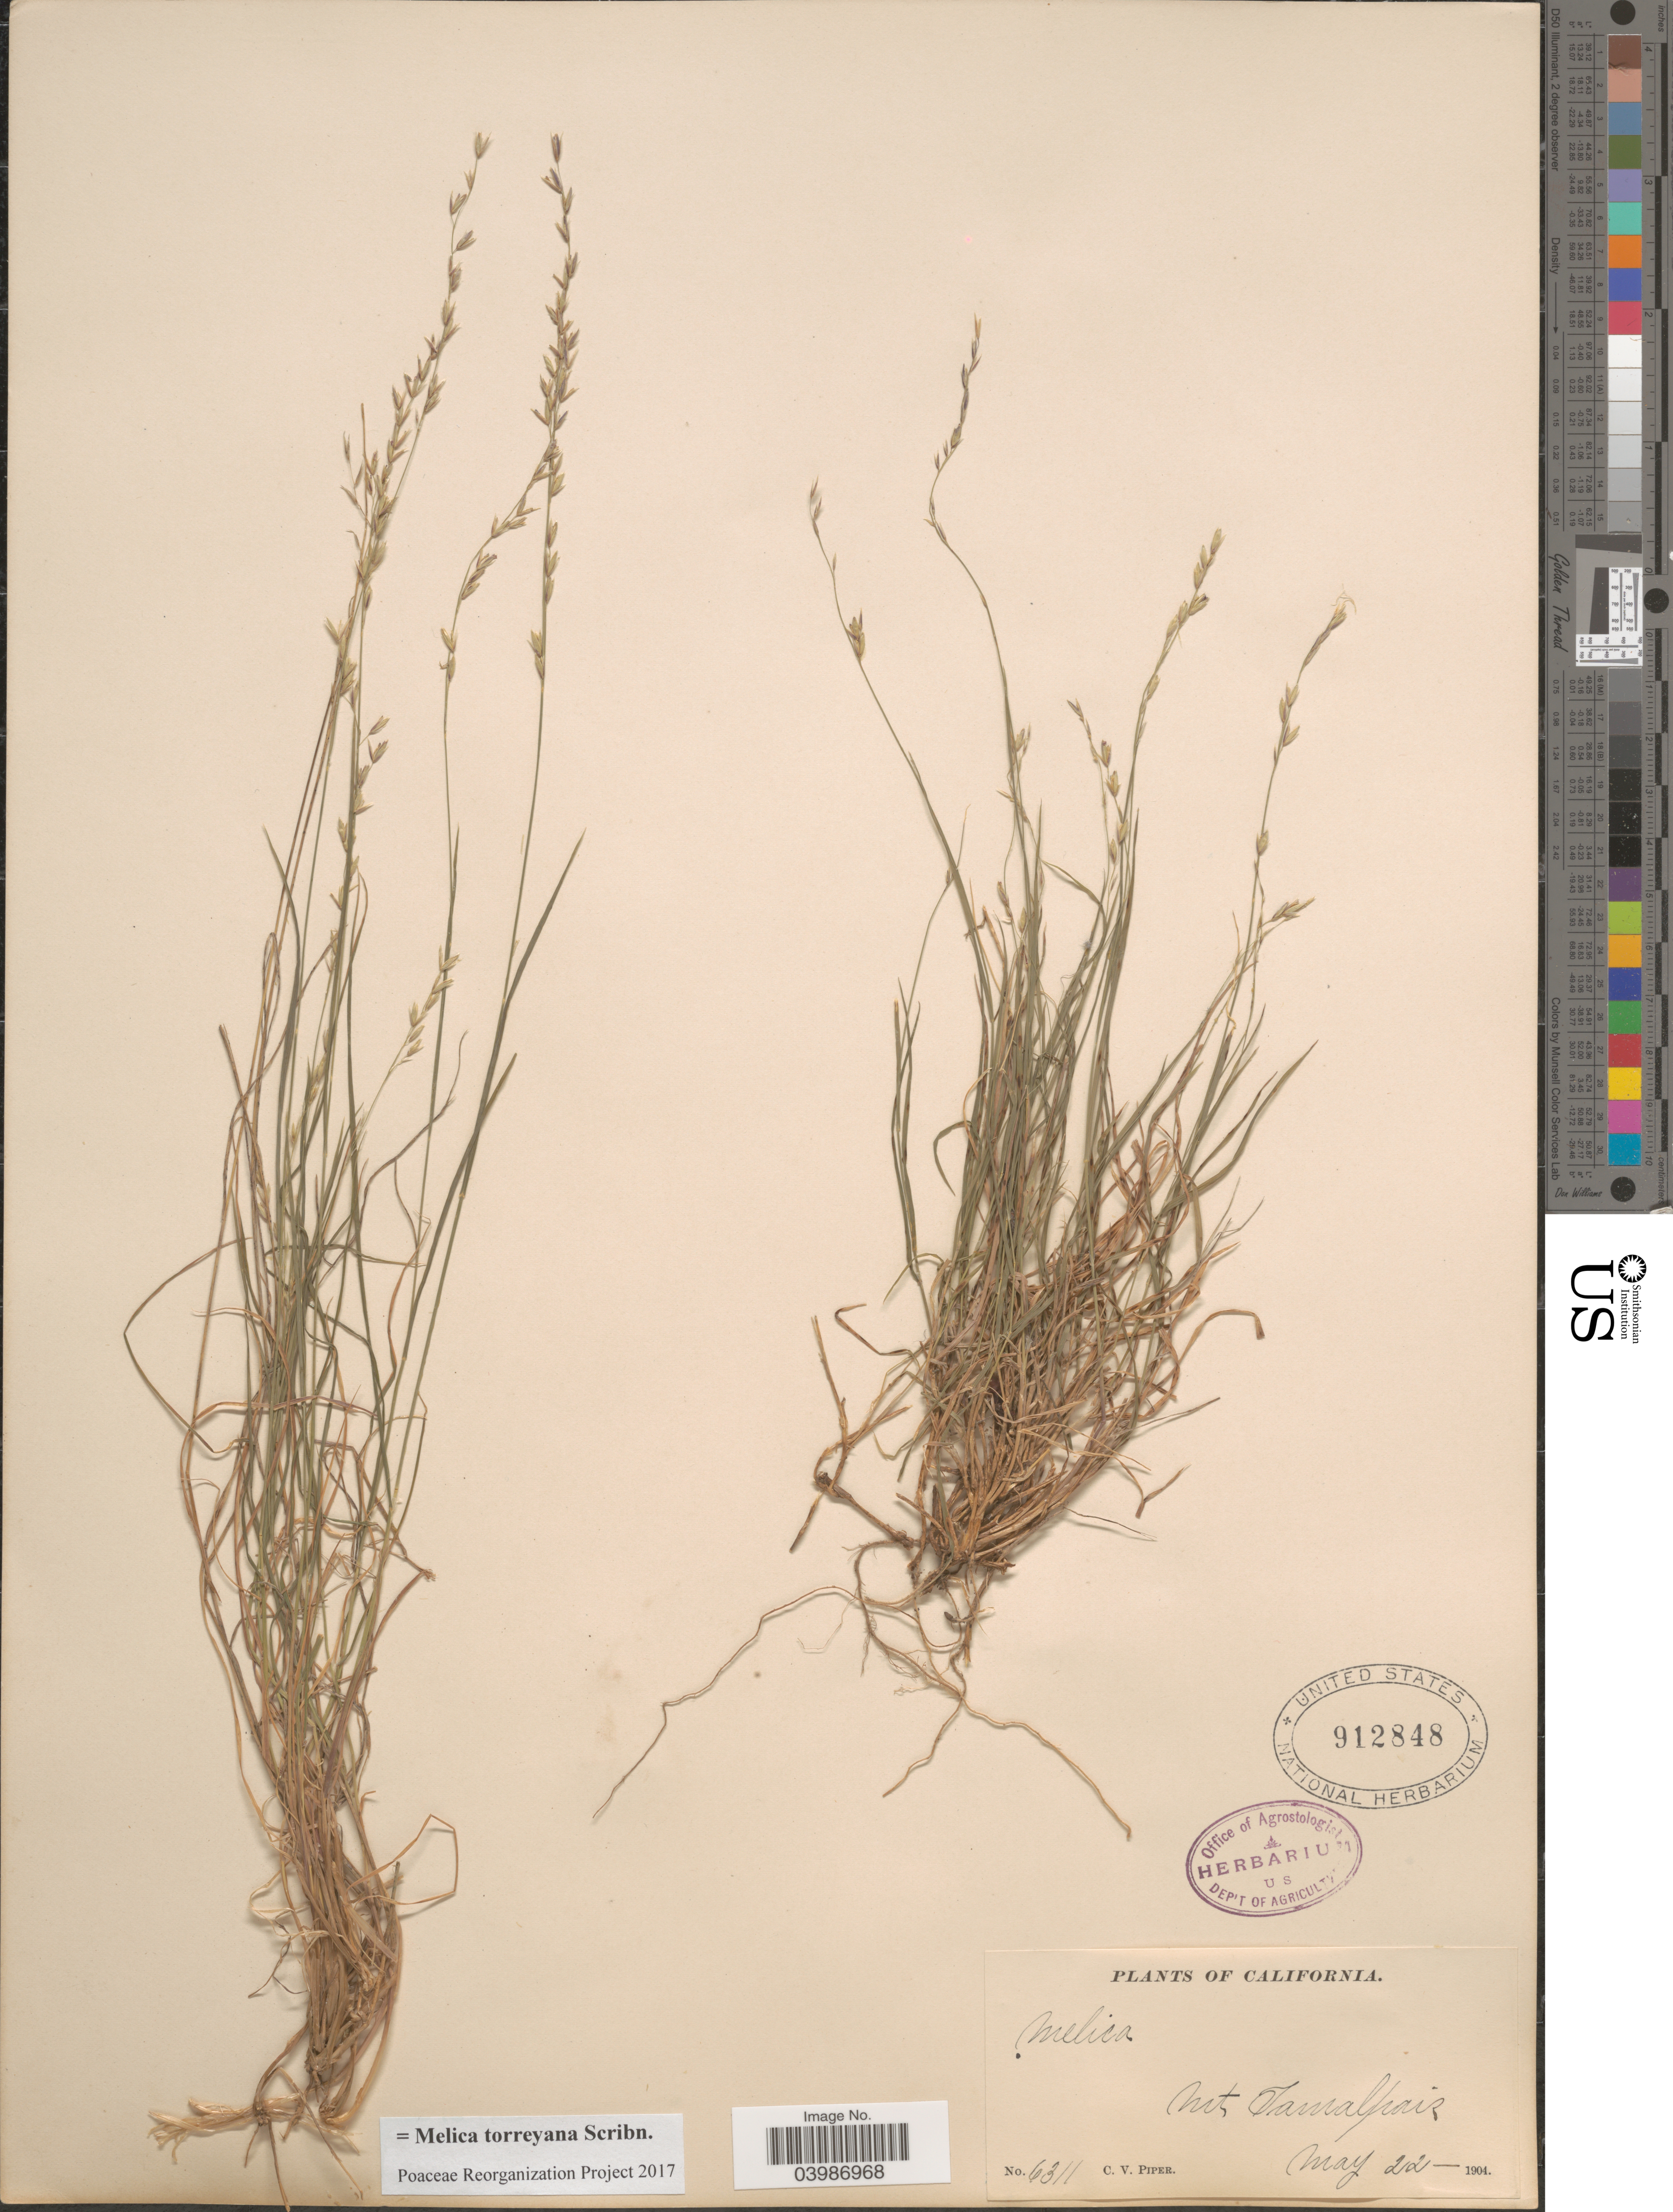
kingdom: Plantae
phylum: Tracheophyta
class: Liliopsida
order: Poales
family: Poaceae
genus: Melica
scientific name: Melica torreyana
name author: Scribn.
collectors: C. V. Piper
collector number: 6311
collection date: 1904-05-22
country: United States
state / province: California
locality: Mt Tamalpais.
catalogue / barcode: US 912848